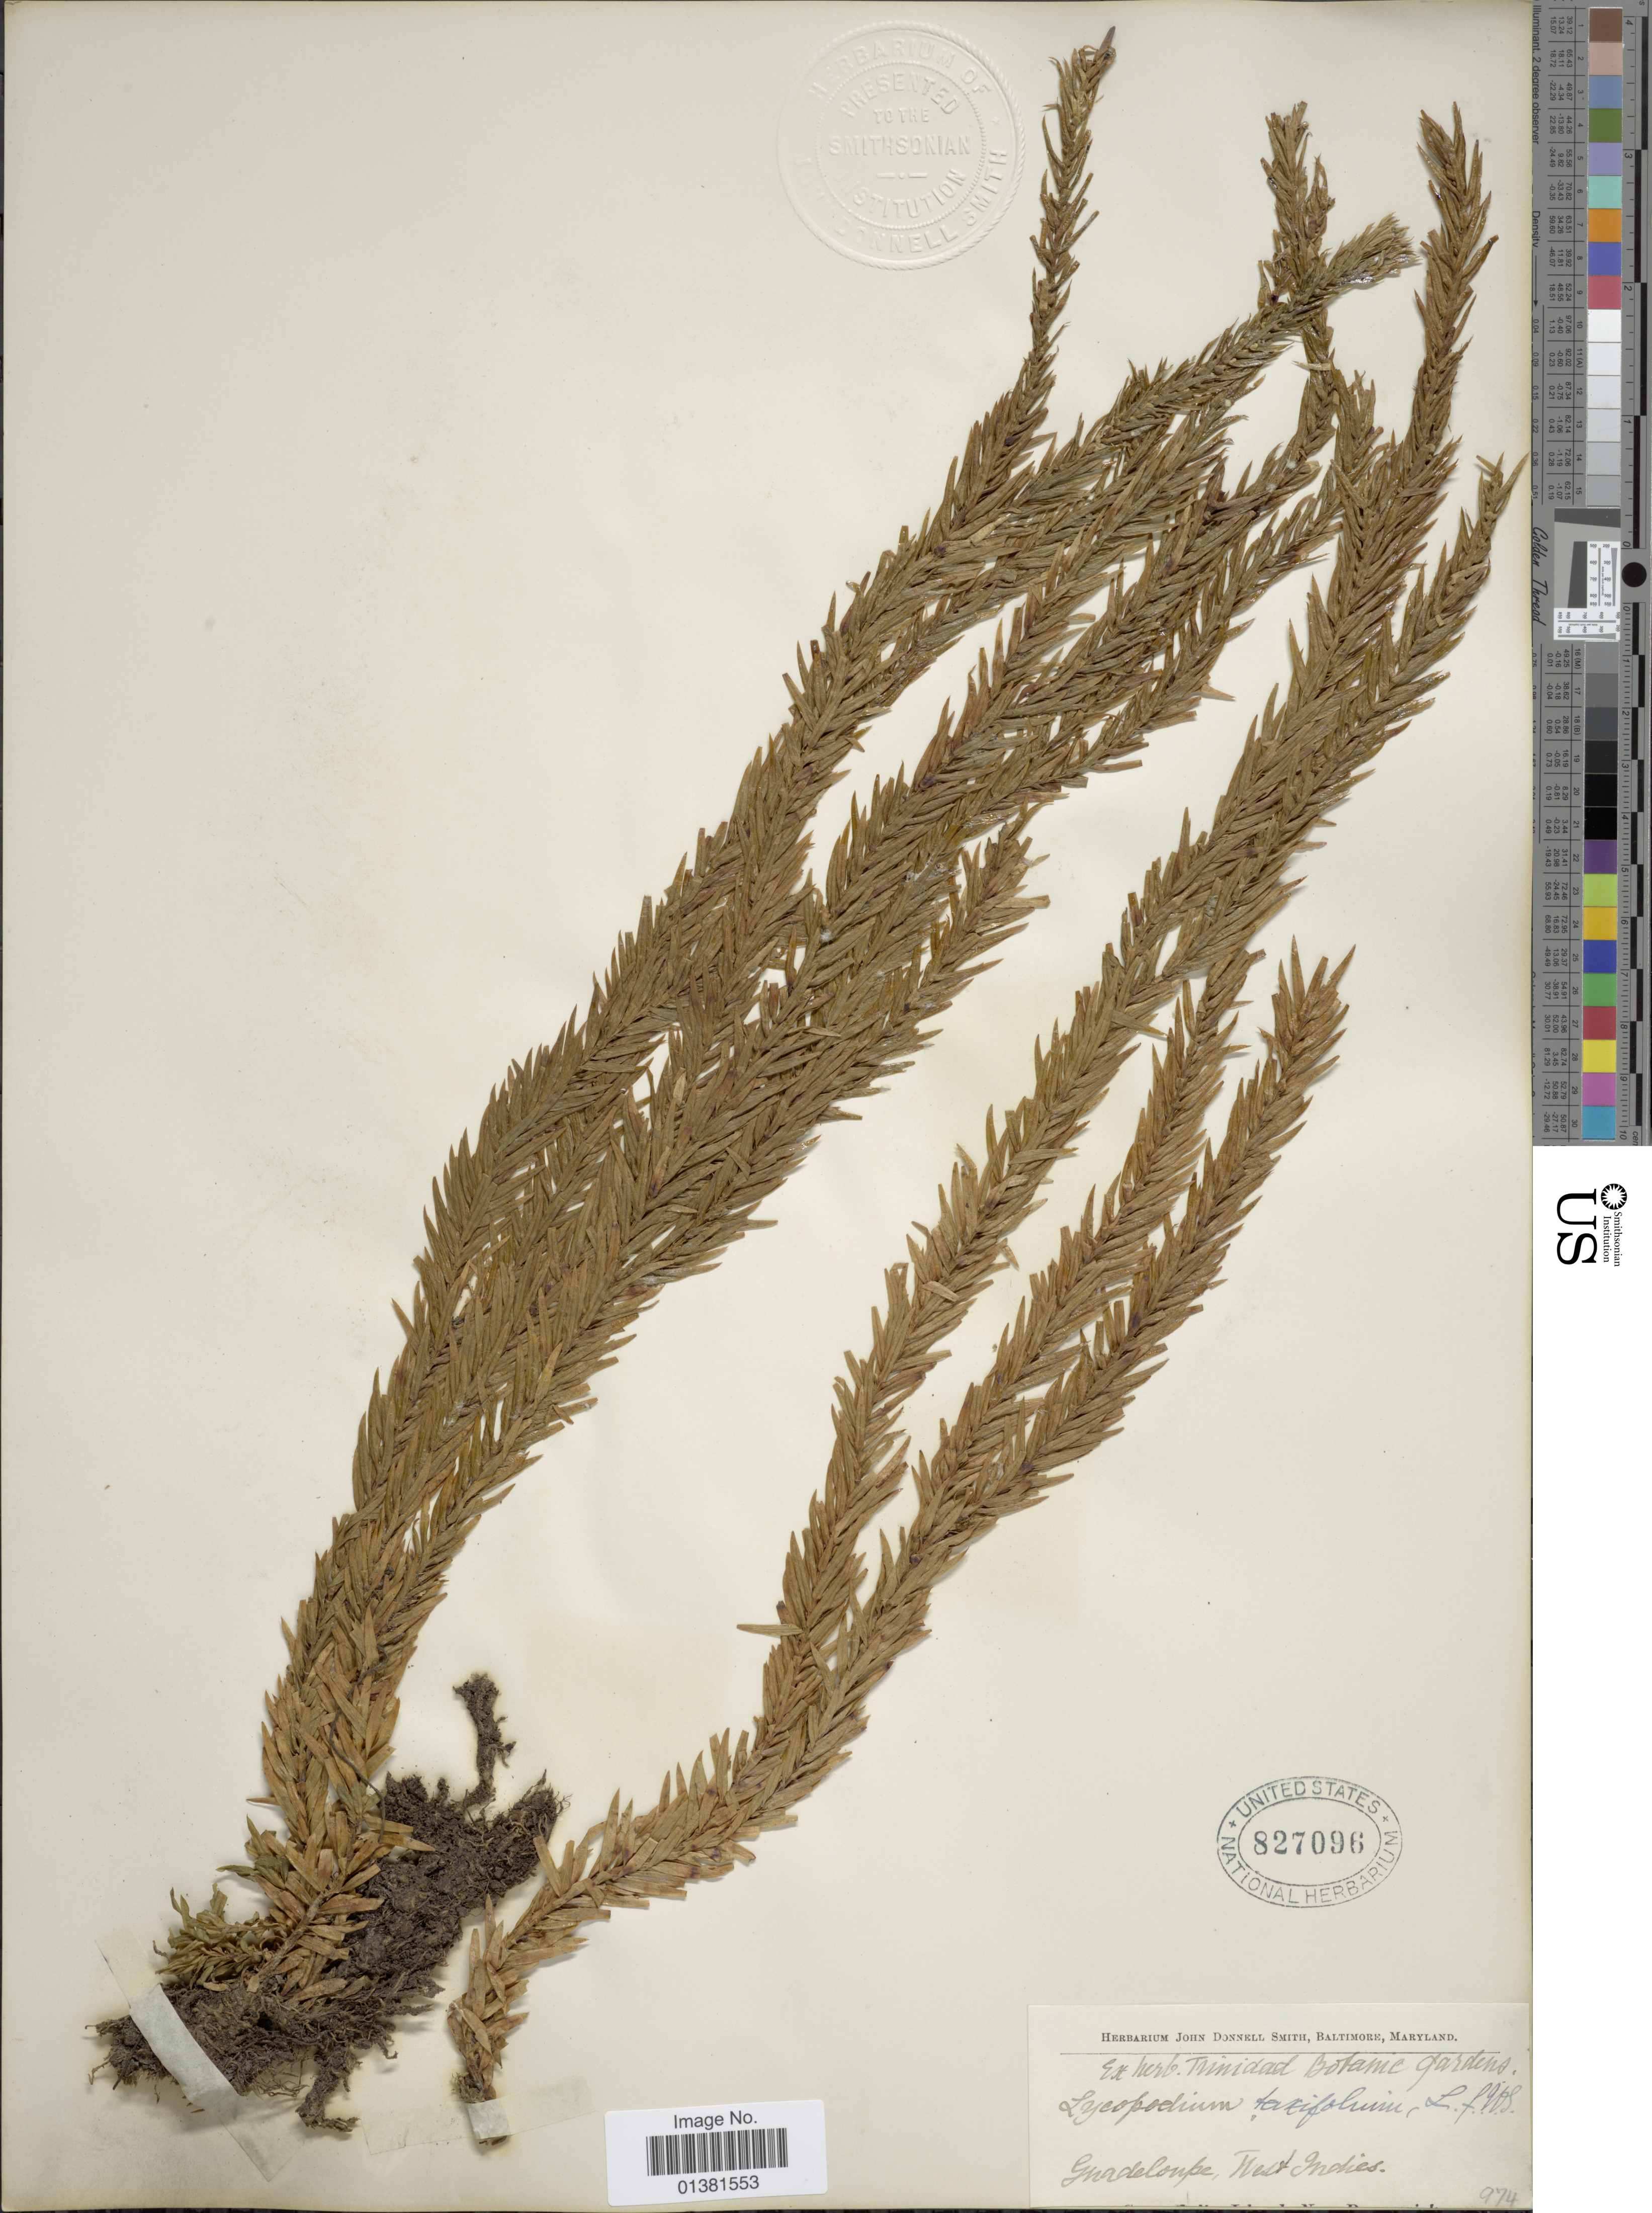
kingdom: Plantae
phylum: Tracheophyta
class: Lycopodiopsida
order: Lycopodiales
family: Lycopodiaceae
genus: Phlegmariurus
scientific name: Phlegmariurus taxifolius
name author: (Sw.) Á. Löve & D. Löve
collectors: ex Herb. John Donnell Smith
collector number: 974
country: Guadeloupe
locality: West Indies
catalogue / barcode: US 827096